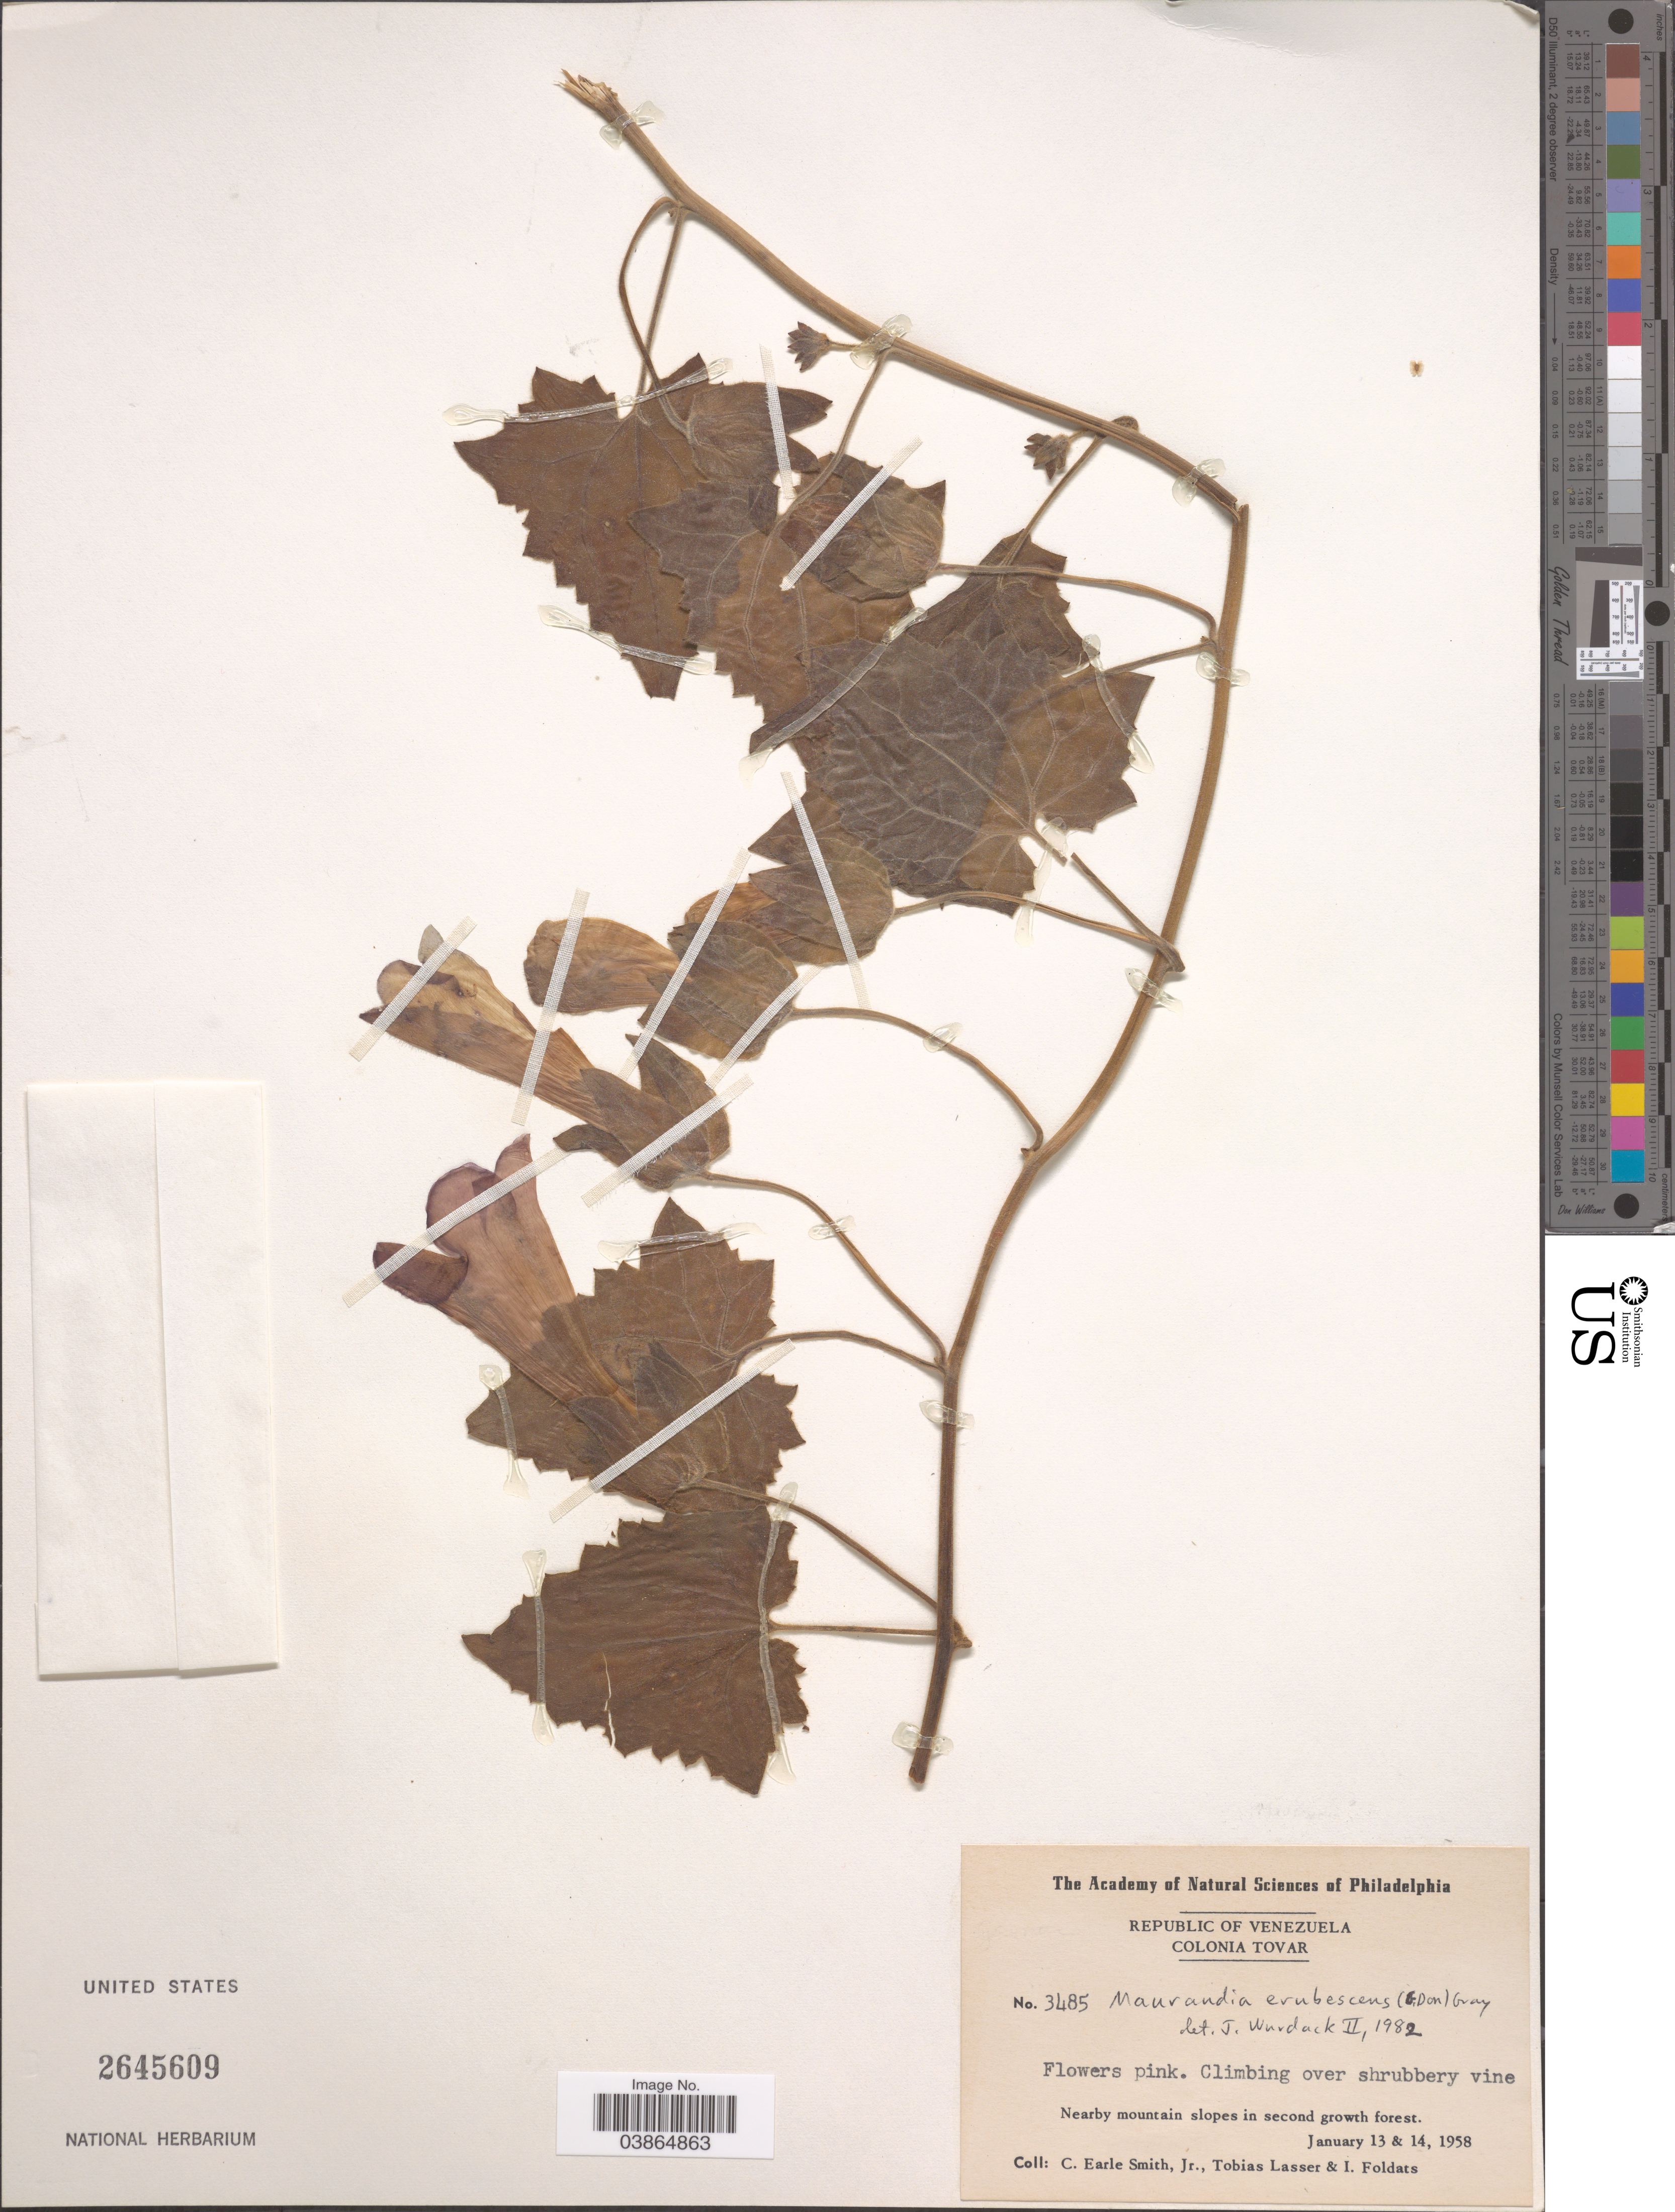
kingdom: Plantae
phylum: Tracheophyta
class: Magnoliopsida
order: Lamiales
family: Plantaginaceae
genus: Maurandya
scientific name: Maurandya erubescens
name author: (D. Don) A. Gray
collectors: C. E. Smith Jr., T. Lasser & I. Foldats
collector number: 3485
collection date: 1958-01-13/1958-01-14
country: Venezuela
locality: Republic of Venezuela. Colonia Tovar. Nearby mountain slopes in second growth forest.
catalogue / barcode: US 2645609